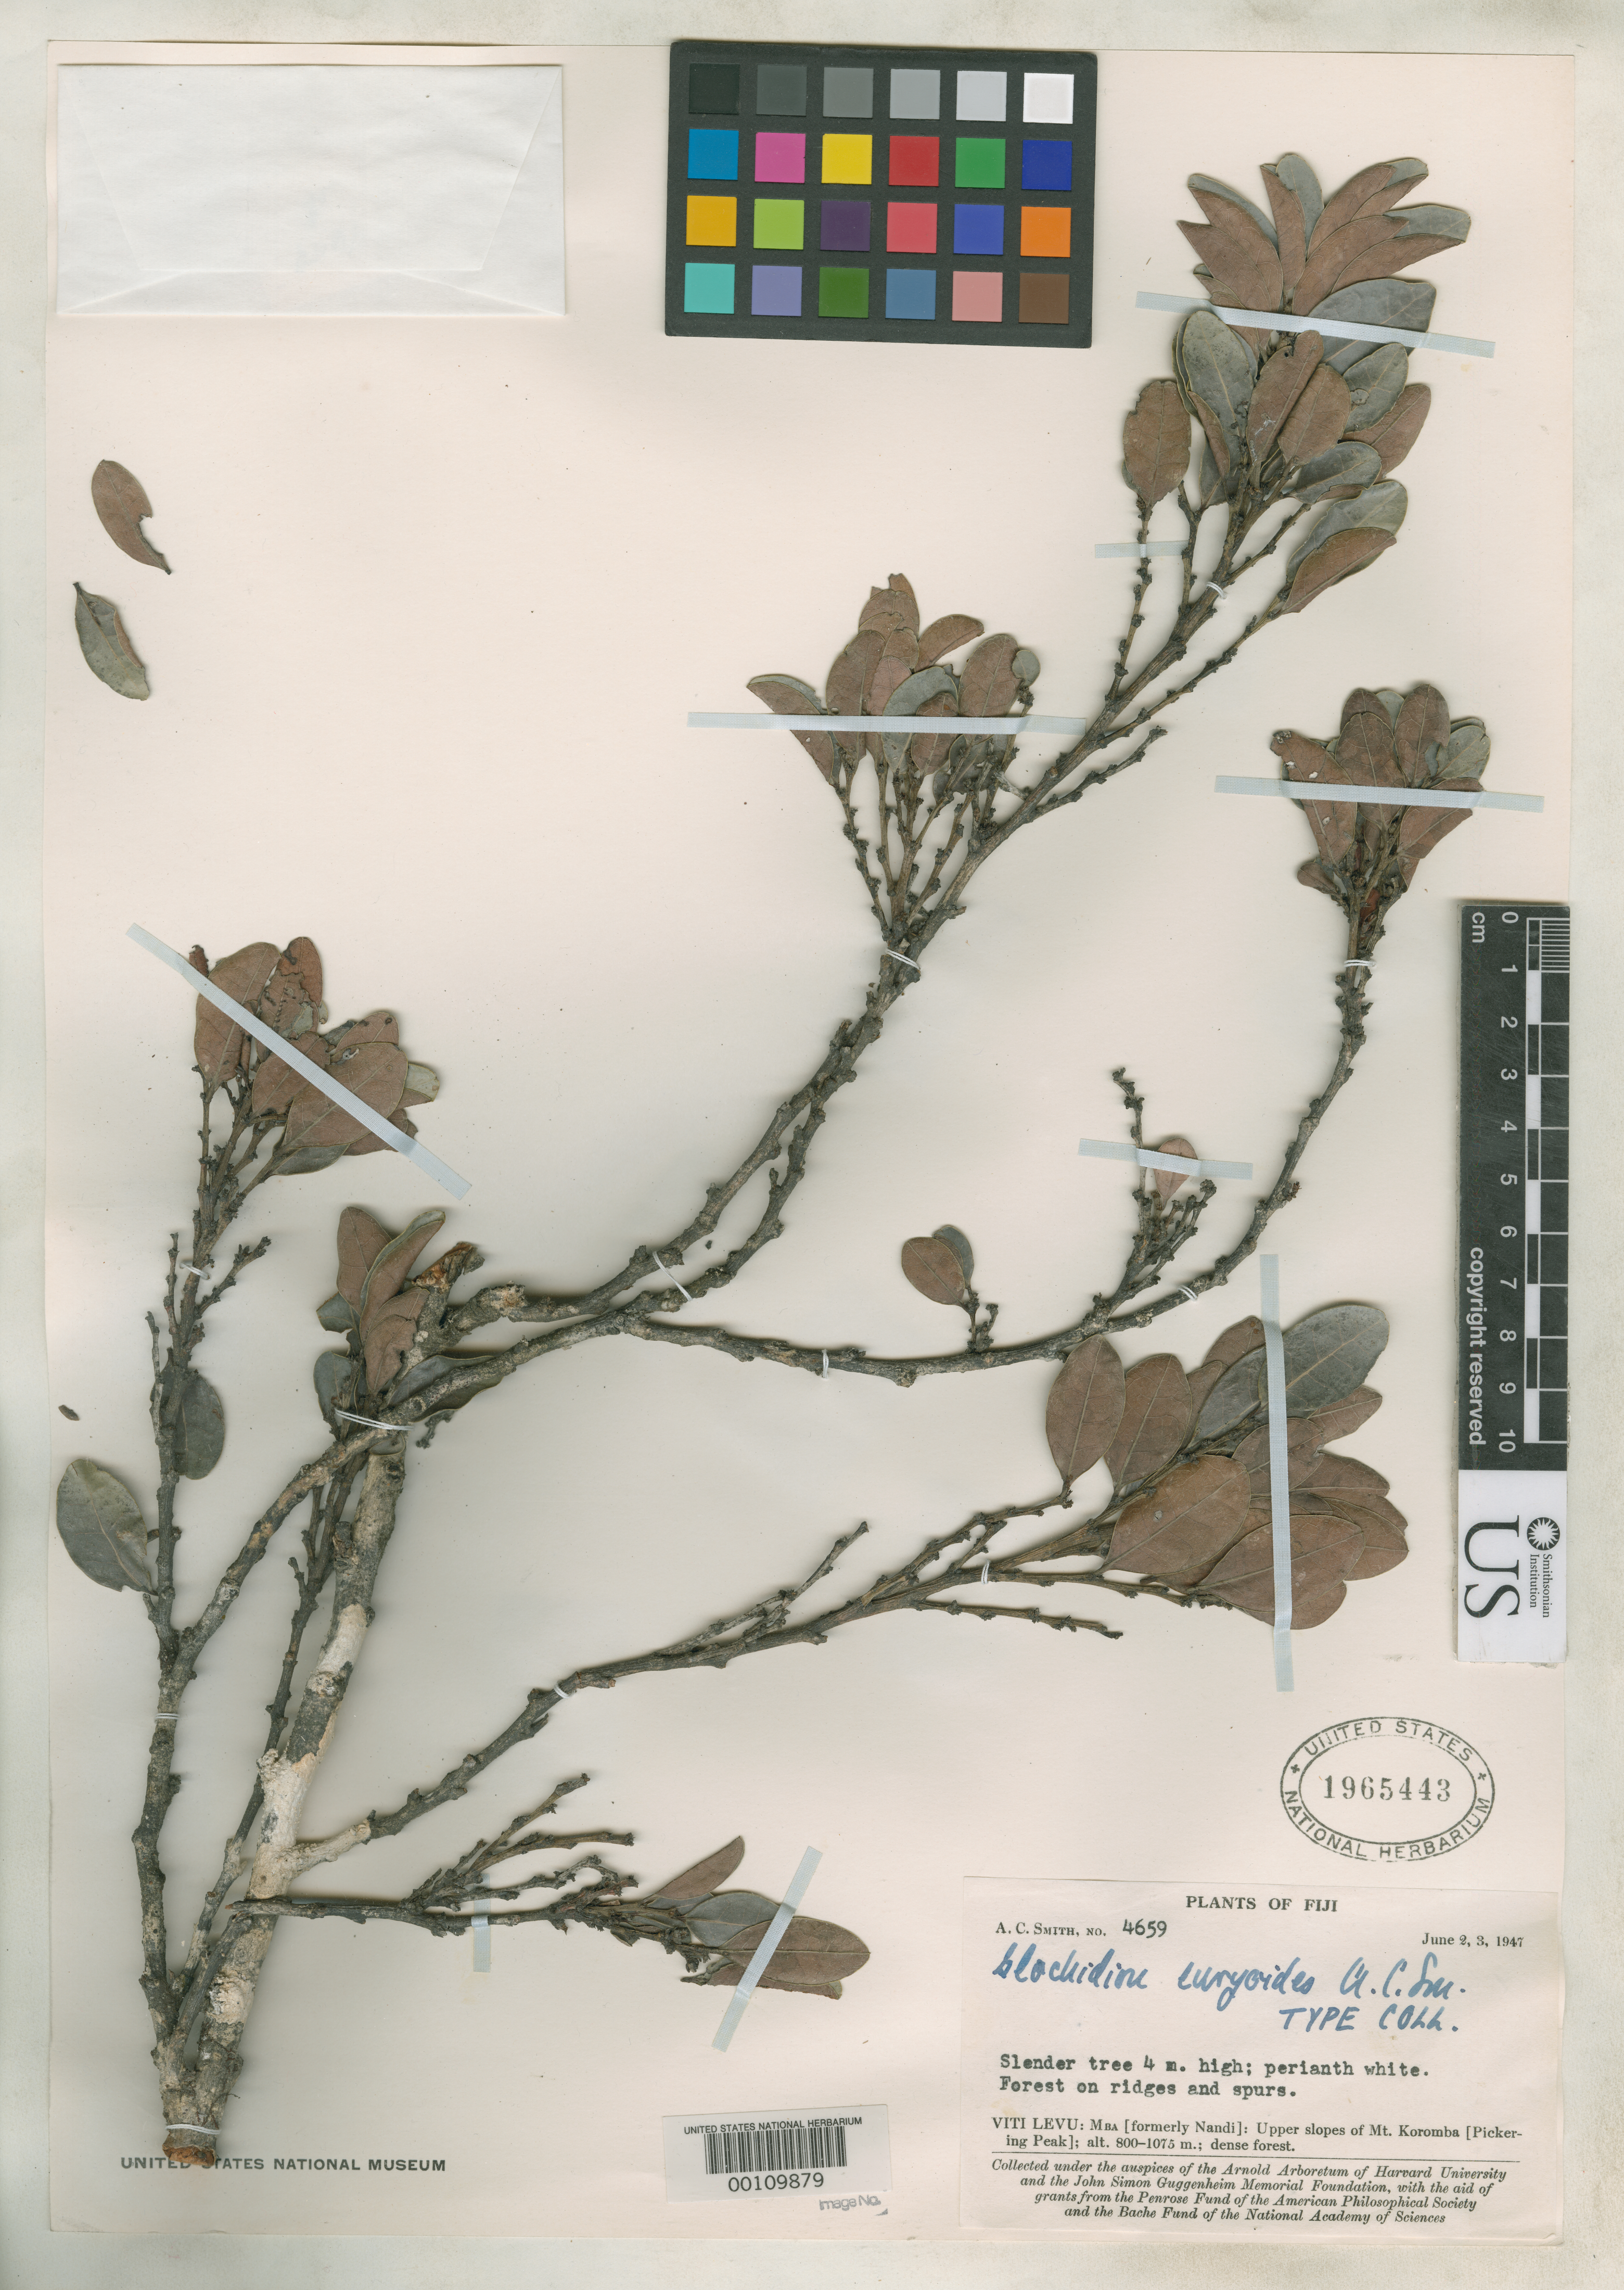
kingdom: Plantae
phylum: Tracheophyta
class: Magnoliopsida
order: Malpighiales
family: Phyllanthaceae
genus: Glochidion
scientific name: Glochidion euryoides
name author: A.C. Sm.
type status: Isotype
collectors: A. C. Smith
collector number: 4659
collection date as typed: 03 Jun 1947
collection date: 1947-06-03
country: Fiji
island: Viti Levu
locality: Mba, upper slopes of Mt. Koro Mba (Pickering Peak). [Viti Levu Group]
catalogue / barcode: US 1965443